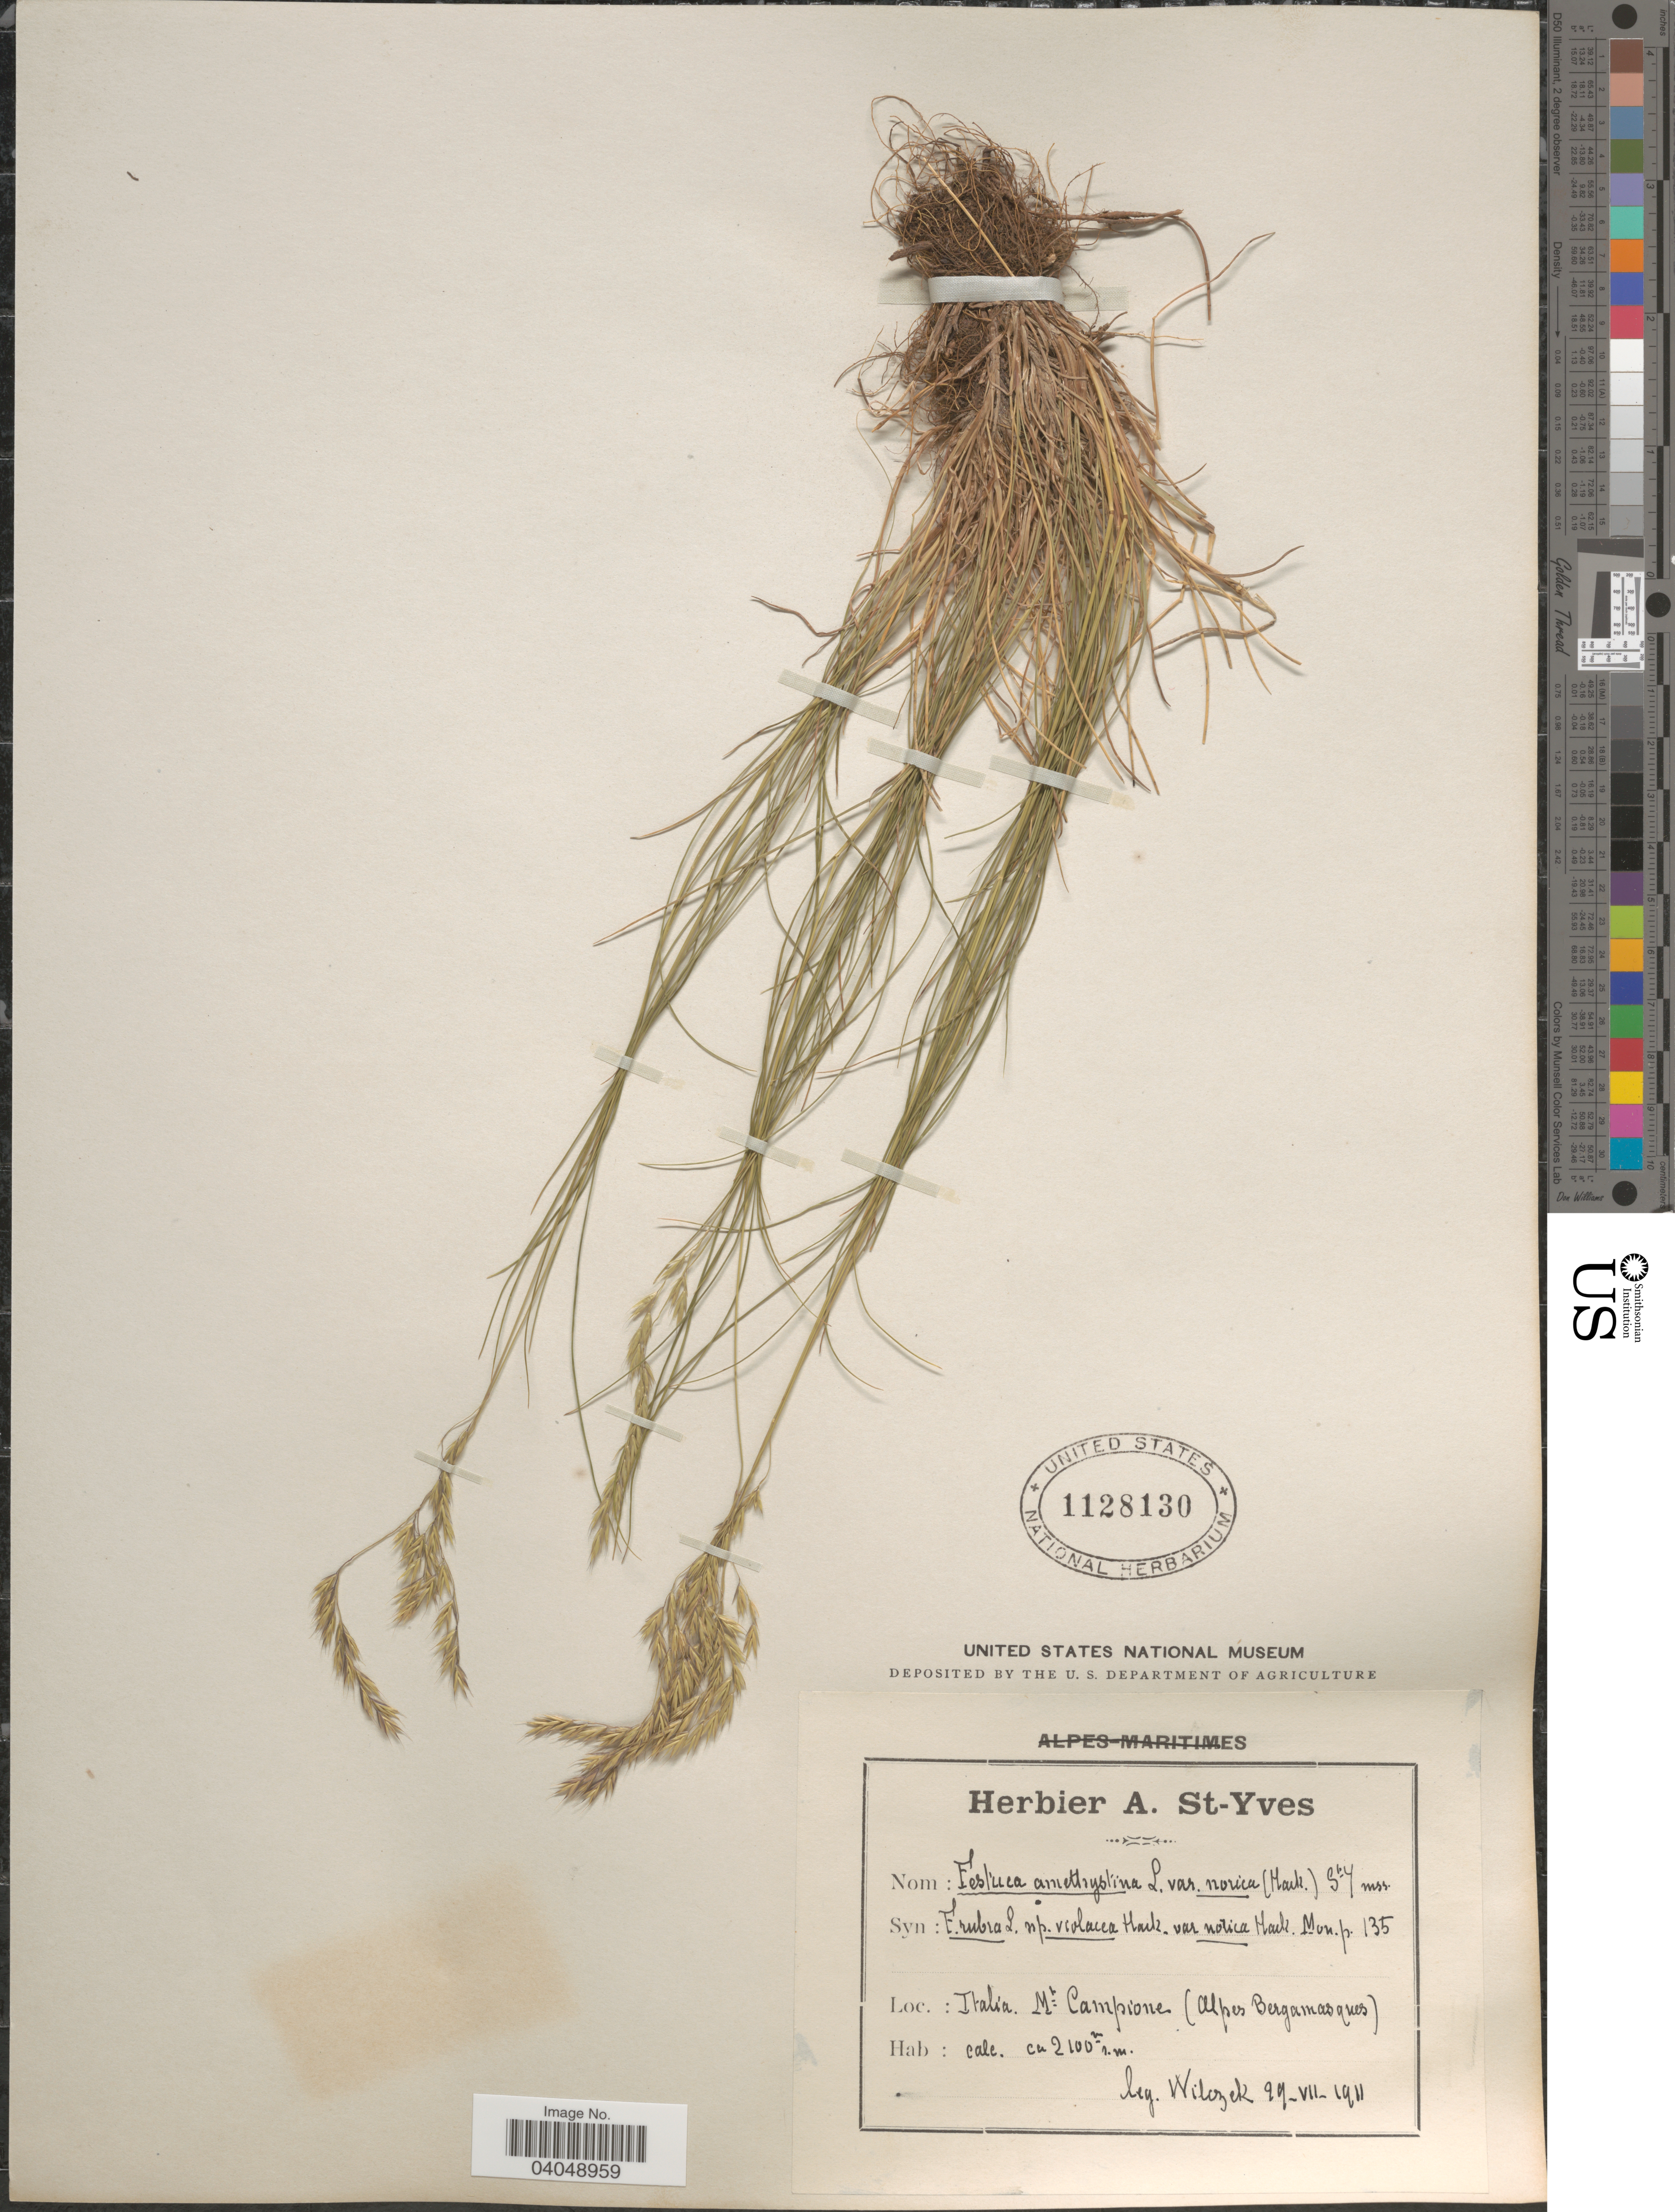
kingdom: Plantae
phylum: Tracheophyta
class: Liliopsida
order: Poales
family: Poaceae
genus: Festuca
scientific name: Festuca amethystina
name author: L.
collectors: Wilczek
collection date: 1911-07-29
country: Italy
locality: Italia: Mt Campione (Alpes Bergamasques).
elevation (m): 2100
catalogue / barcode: US 1128130